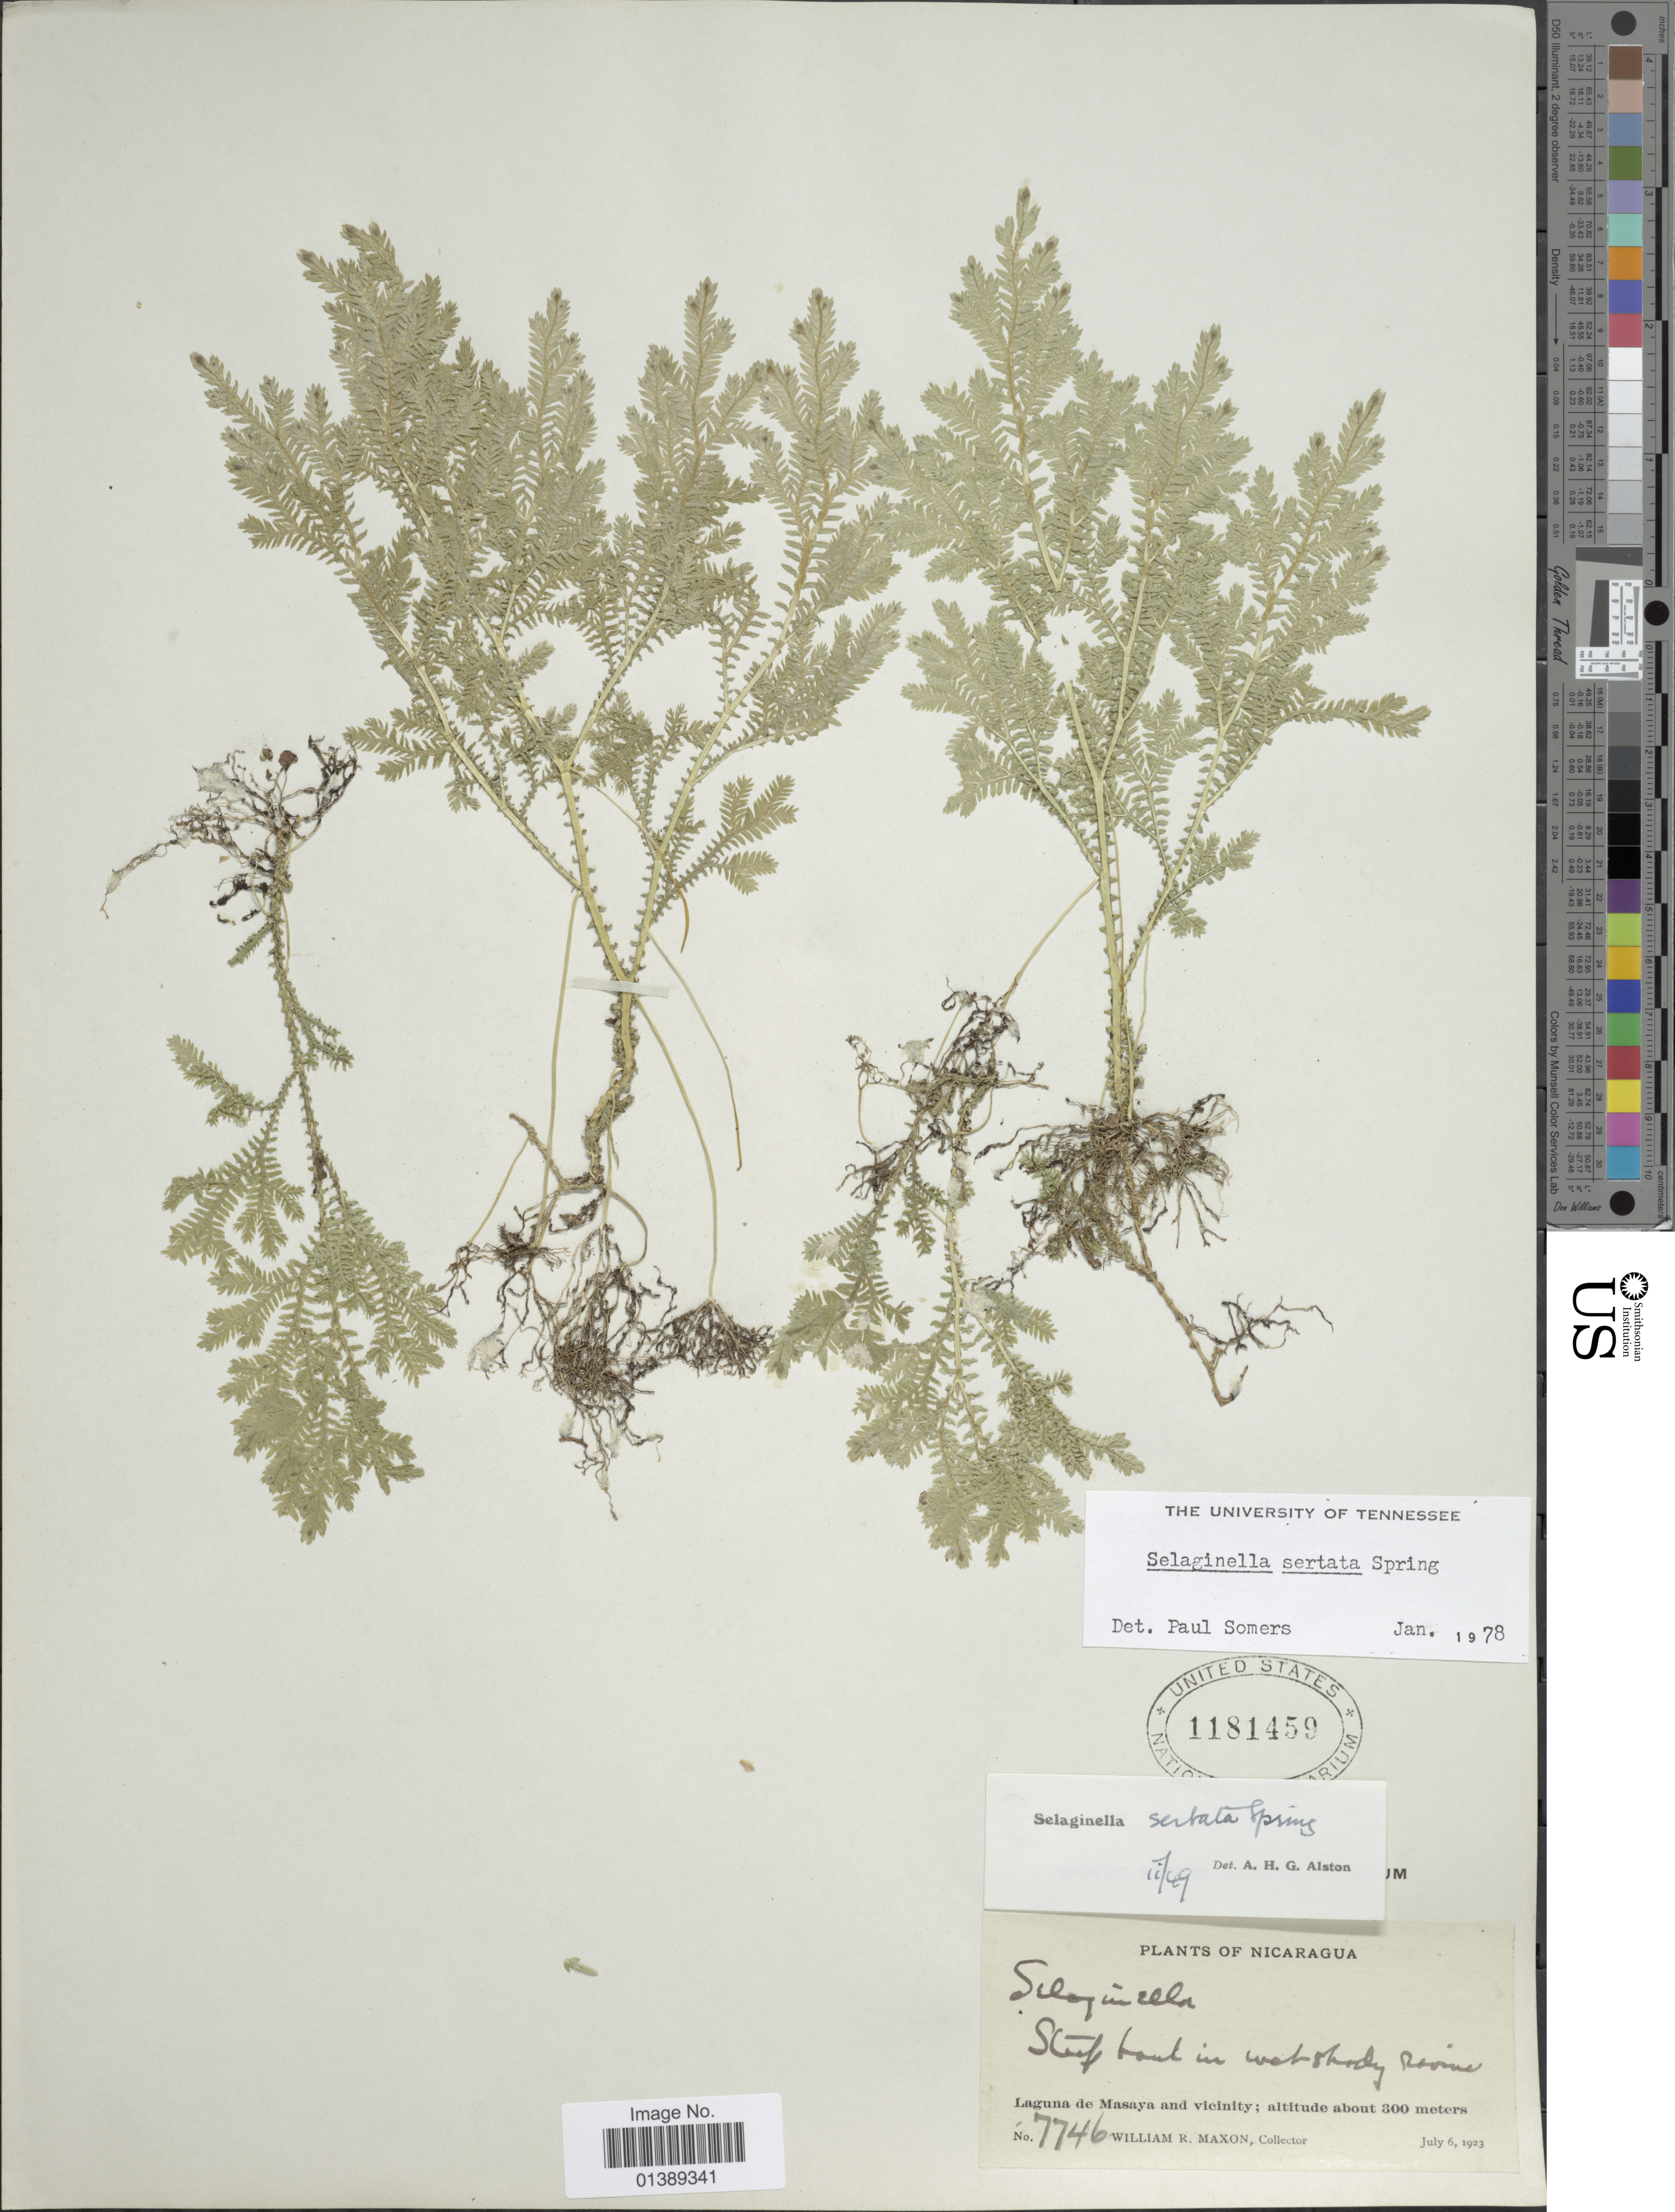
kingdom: Plantae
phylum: Tracheophyta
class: Lycopodiopsida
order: Selaginellales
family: Selaginellaceae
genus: Selaginella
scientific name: Selaginella sertata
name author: Spring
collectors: W. R. Maxon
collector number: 7746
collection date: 1923-07-06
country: Nicaragua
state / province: Masaya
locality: Laguna de Masaya and vicinity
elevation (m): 300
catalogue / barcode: US 1181459